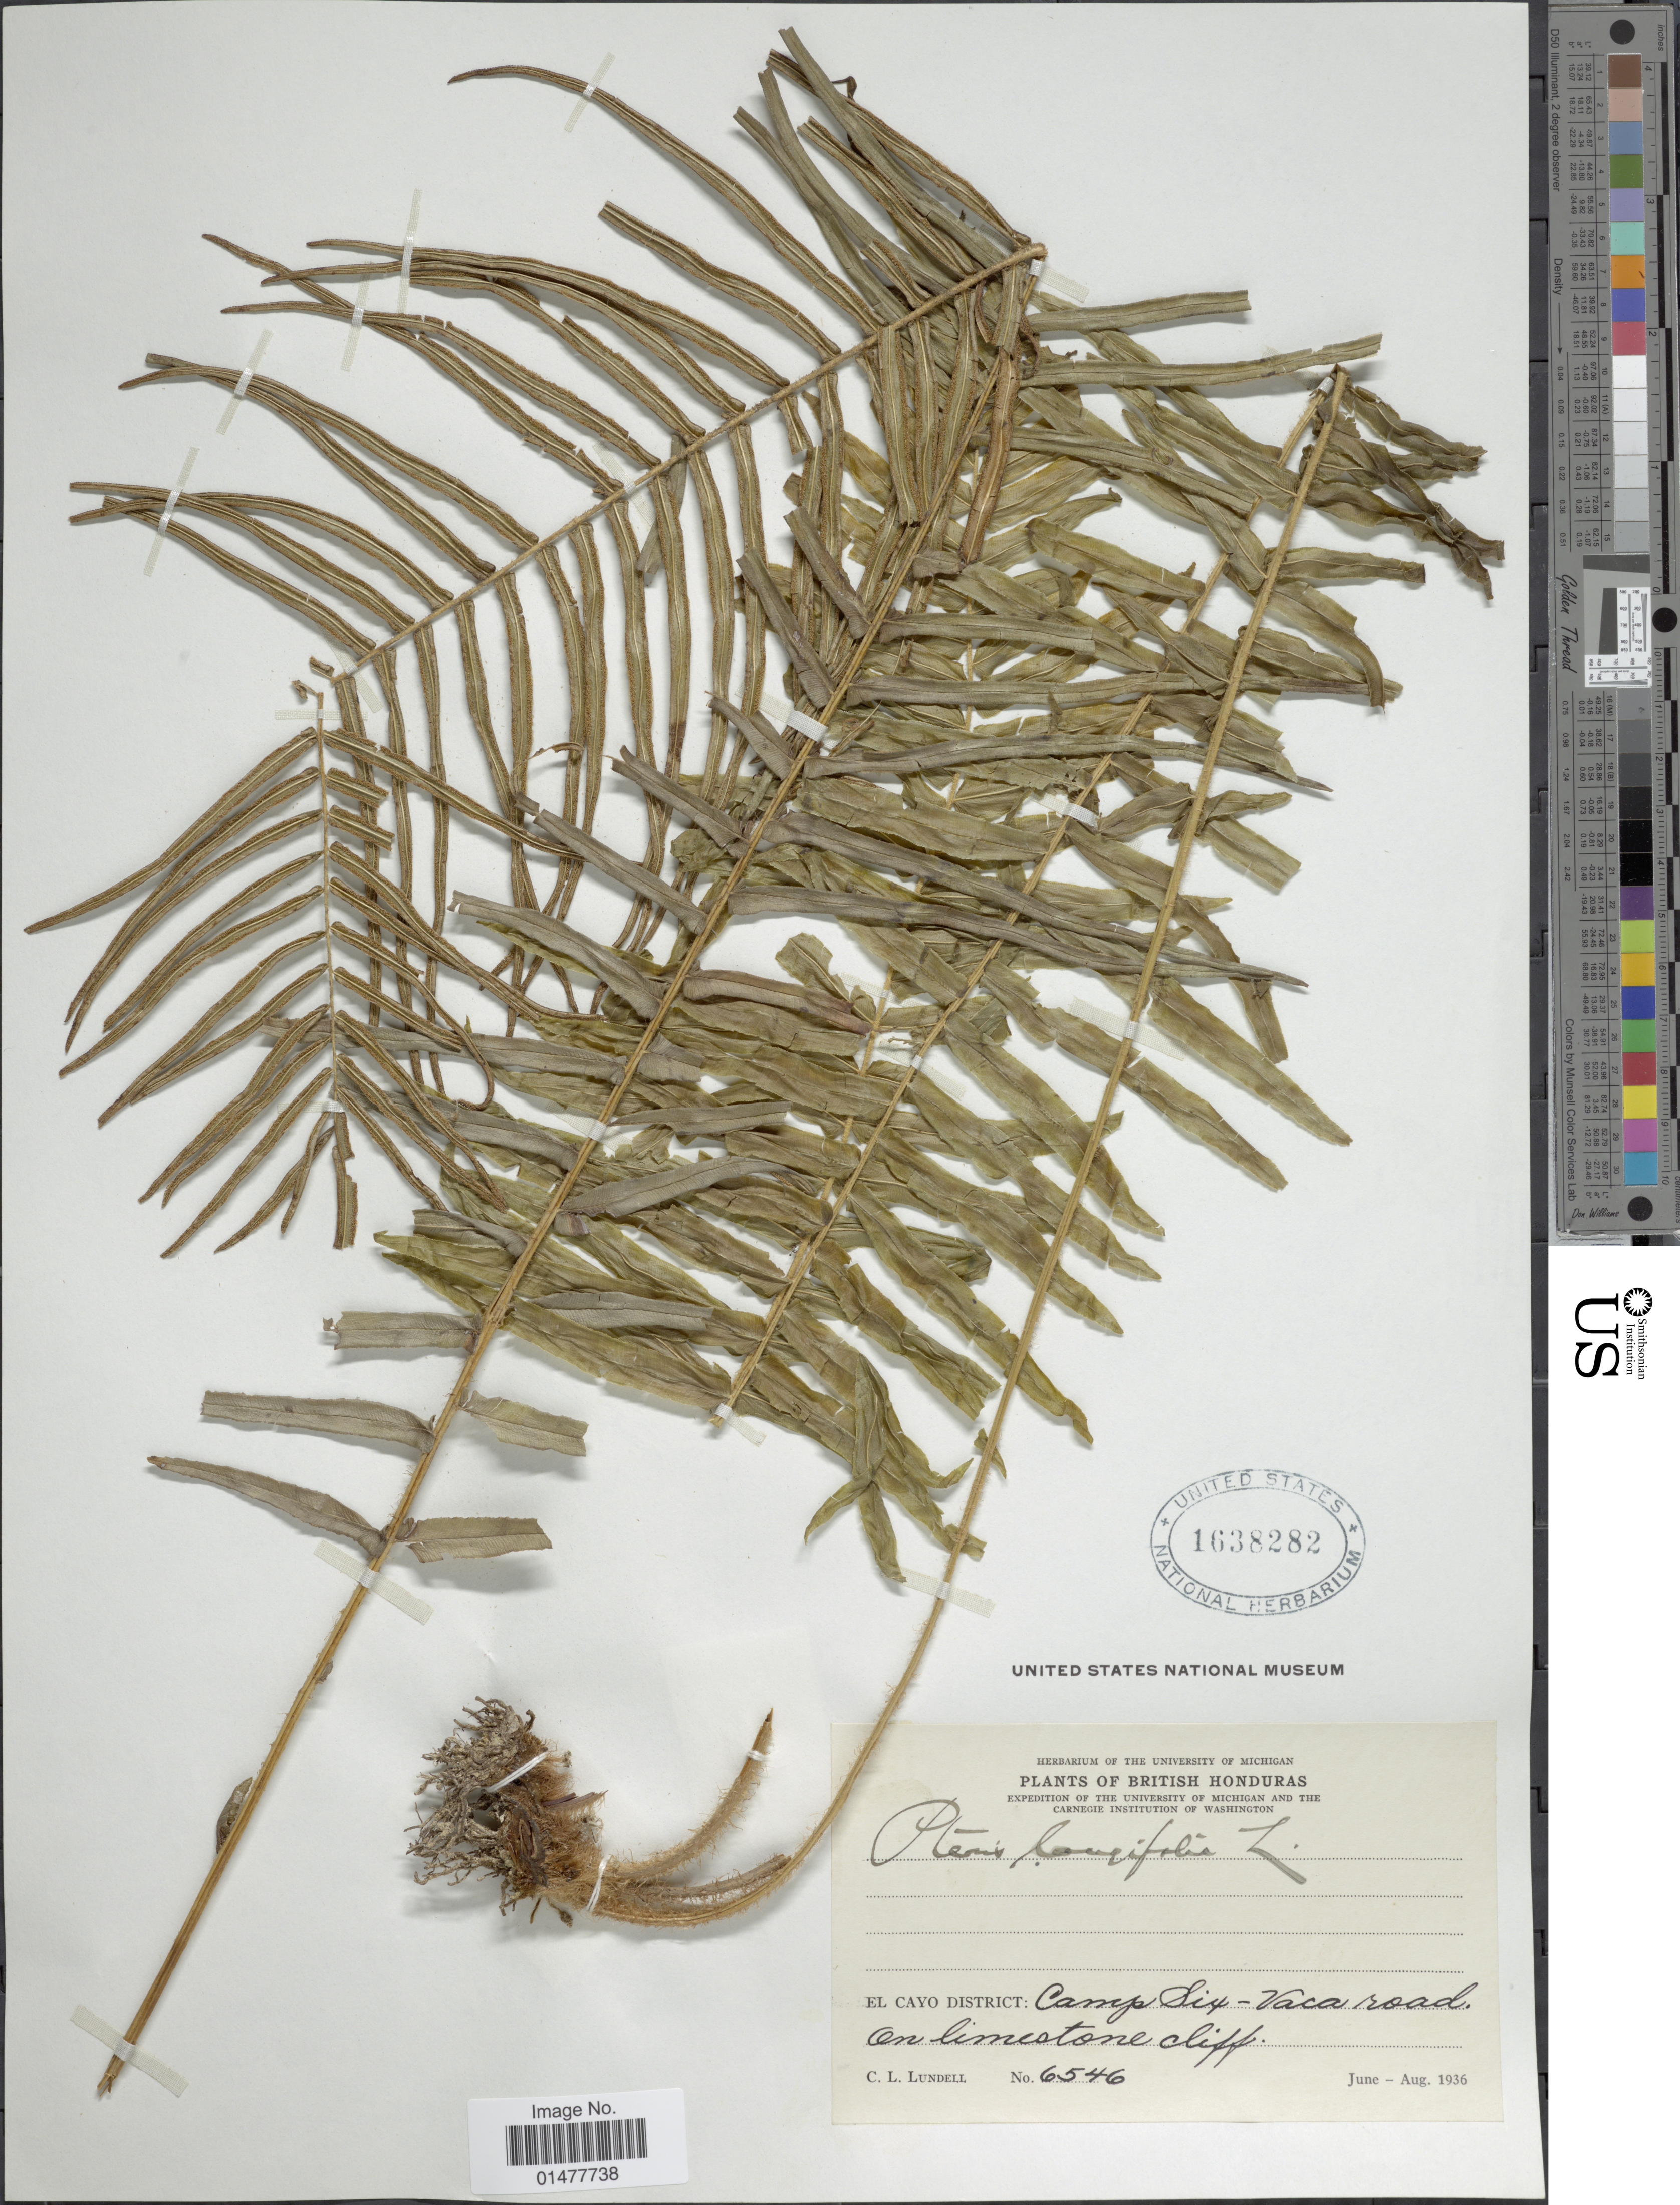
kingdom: Plantae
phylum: Tracheophyta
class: Polypodiopsida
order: Polypodiales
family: Pteridaceae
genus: Pteris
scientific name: Pteris longifolia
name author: L.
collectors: C. L. Lundell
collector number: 6546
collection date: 1936-06/1936-08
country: Belize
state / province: Cayo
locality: El Cayo District: Camp Six-Vaca road on limestone cliff.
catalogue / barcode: US 1638282